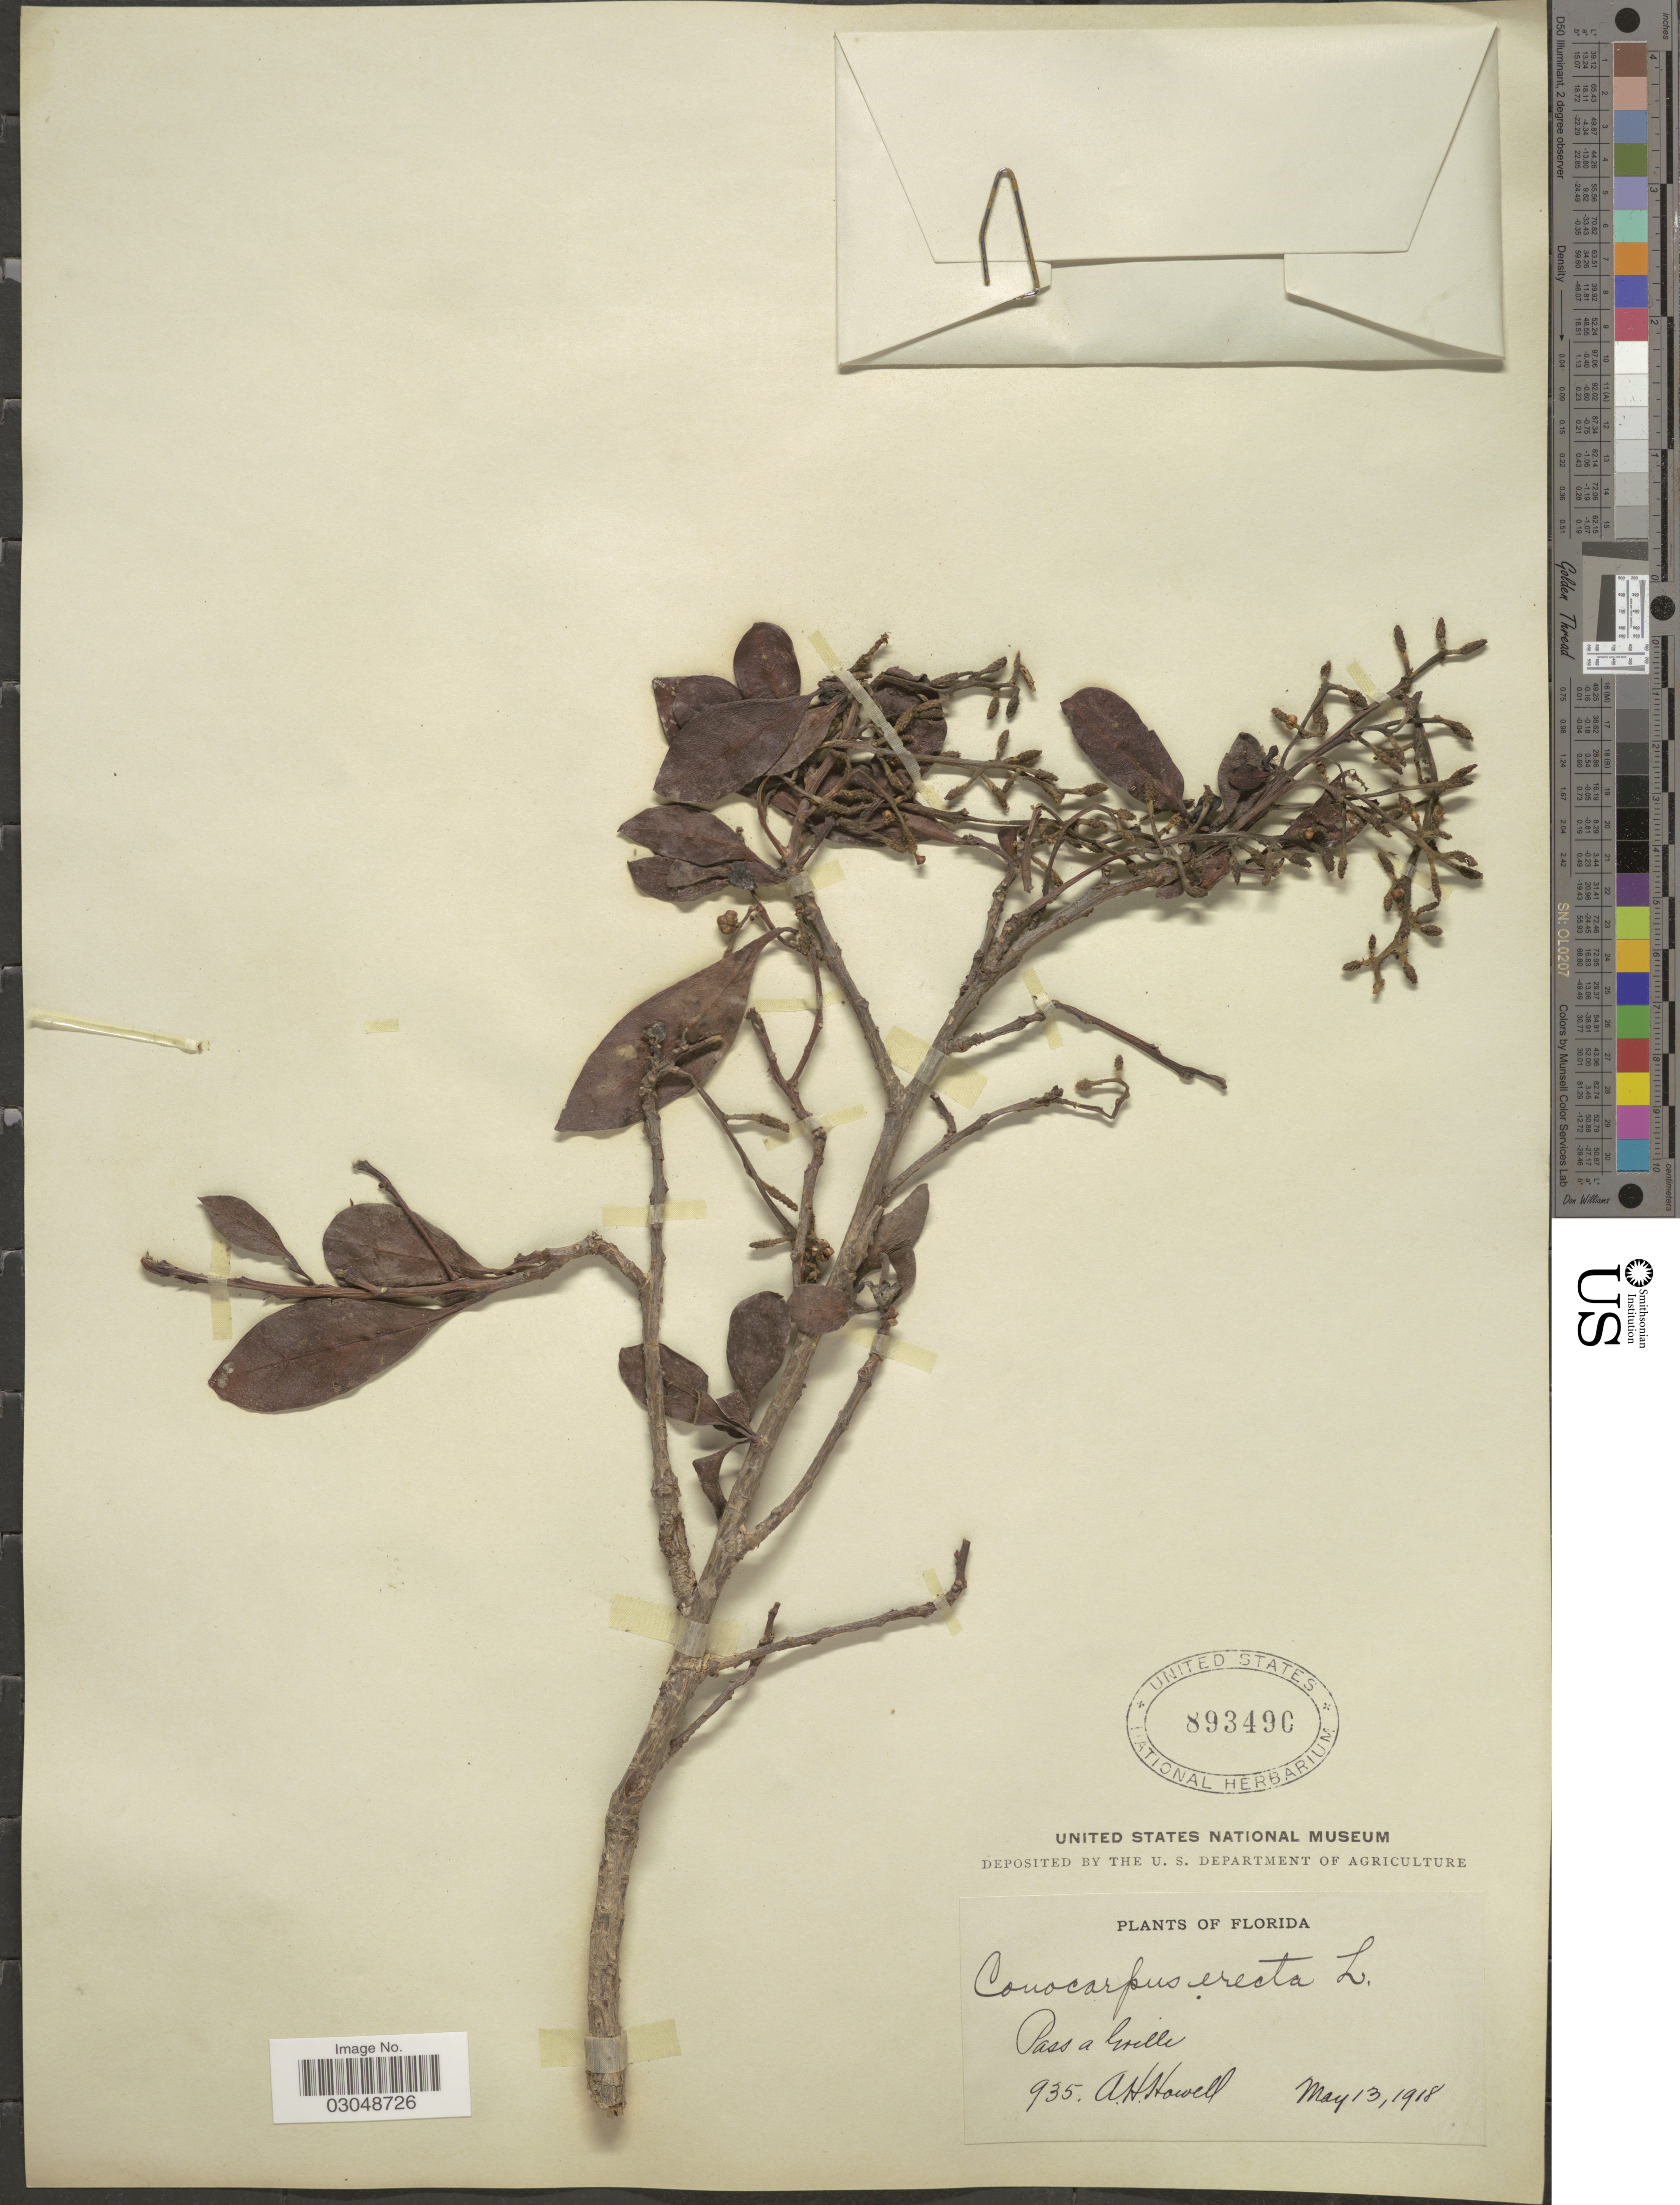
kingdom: Plantae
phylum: Tracheophyta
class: Magnoliopsida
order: Myrtales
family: Combretaceae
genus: Conocarpus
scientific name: Conocarpus erectus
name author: L.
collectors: A. Howell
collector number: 935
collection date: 1918-05-13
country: United States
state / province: Florida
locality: Pass a Grille.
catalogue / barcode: US 893490